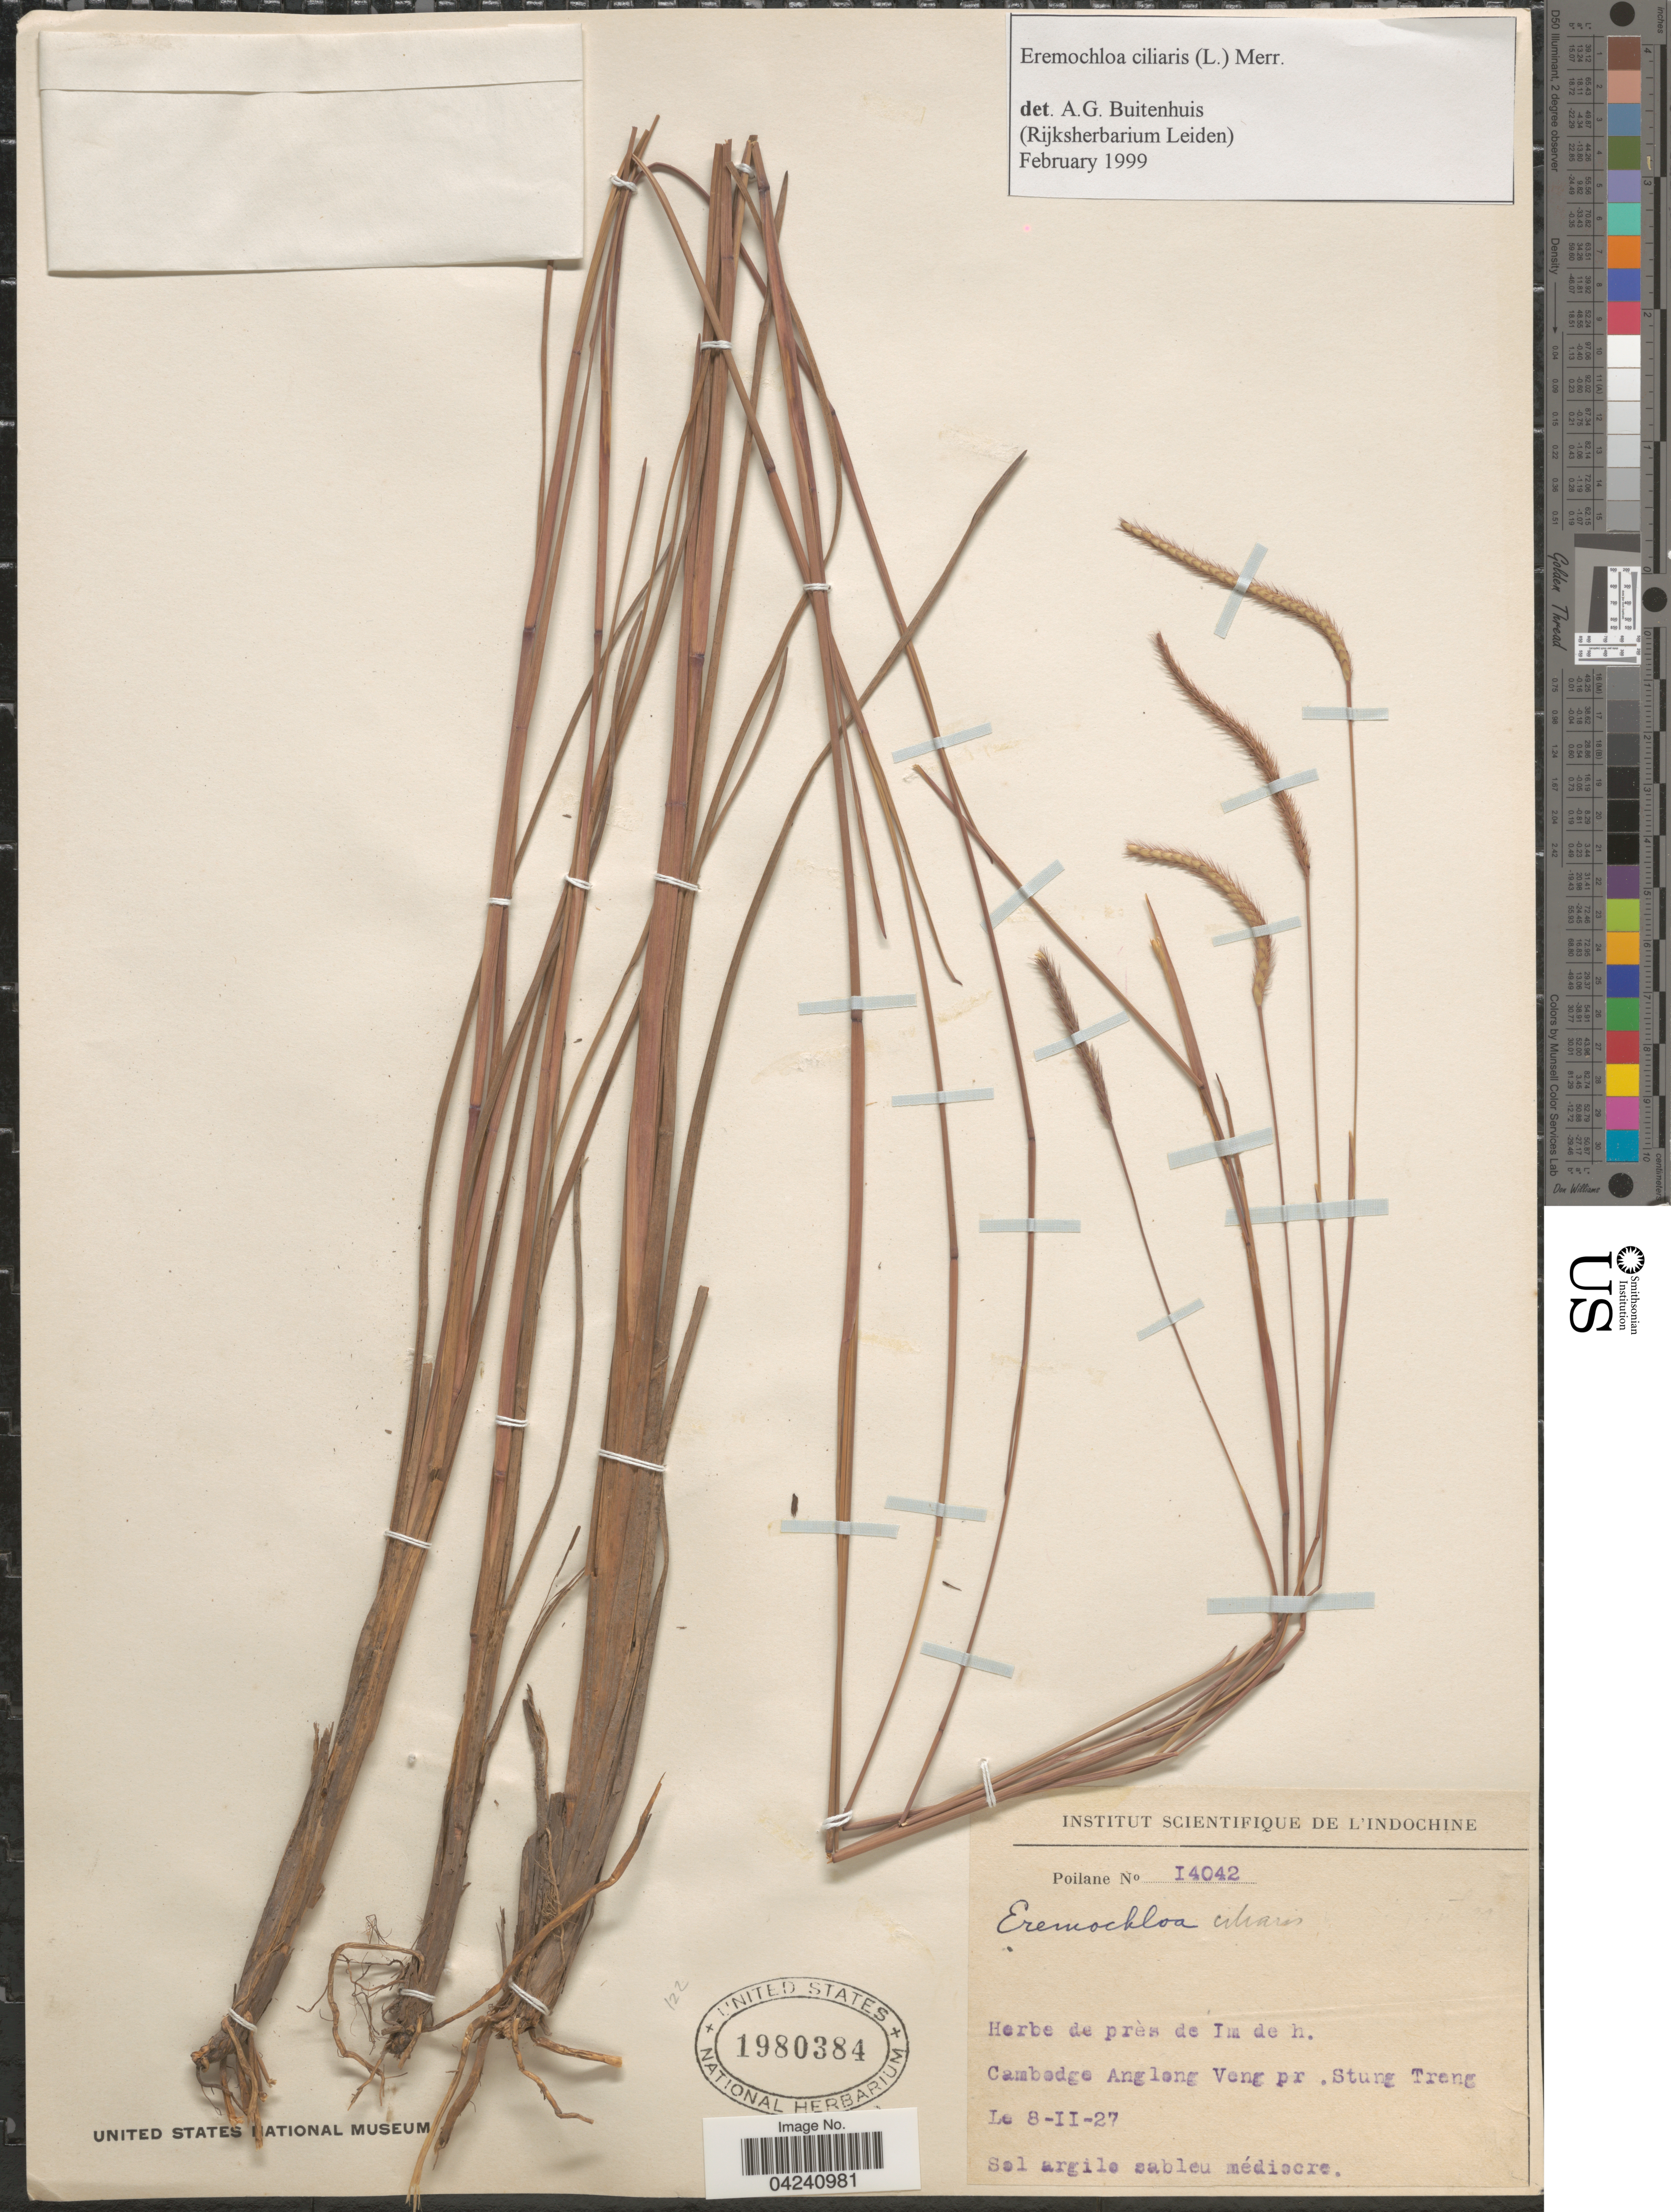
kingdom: Plantae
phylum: Tracheophyta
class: Liliopsida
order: Poales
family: Poaceae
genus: Eremochloa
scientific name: Eremochloa ciliaris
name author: (L.) Merr.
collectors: -. Poilane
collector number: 14042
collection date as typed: Transcribed d/m/y: 8/2/27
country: Cambodia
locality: Cambodge Anglong Veng pr. Stung Trang.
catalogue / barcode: US 1980384